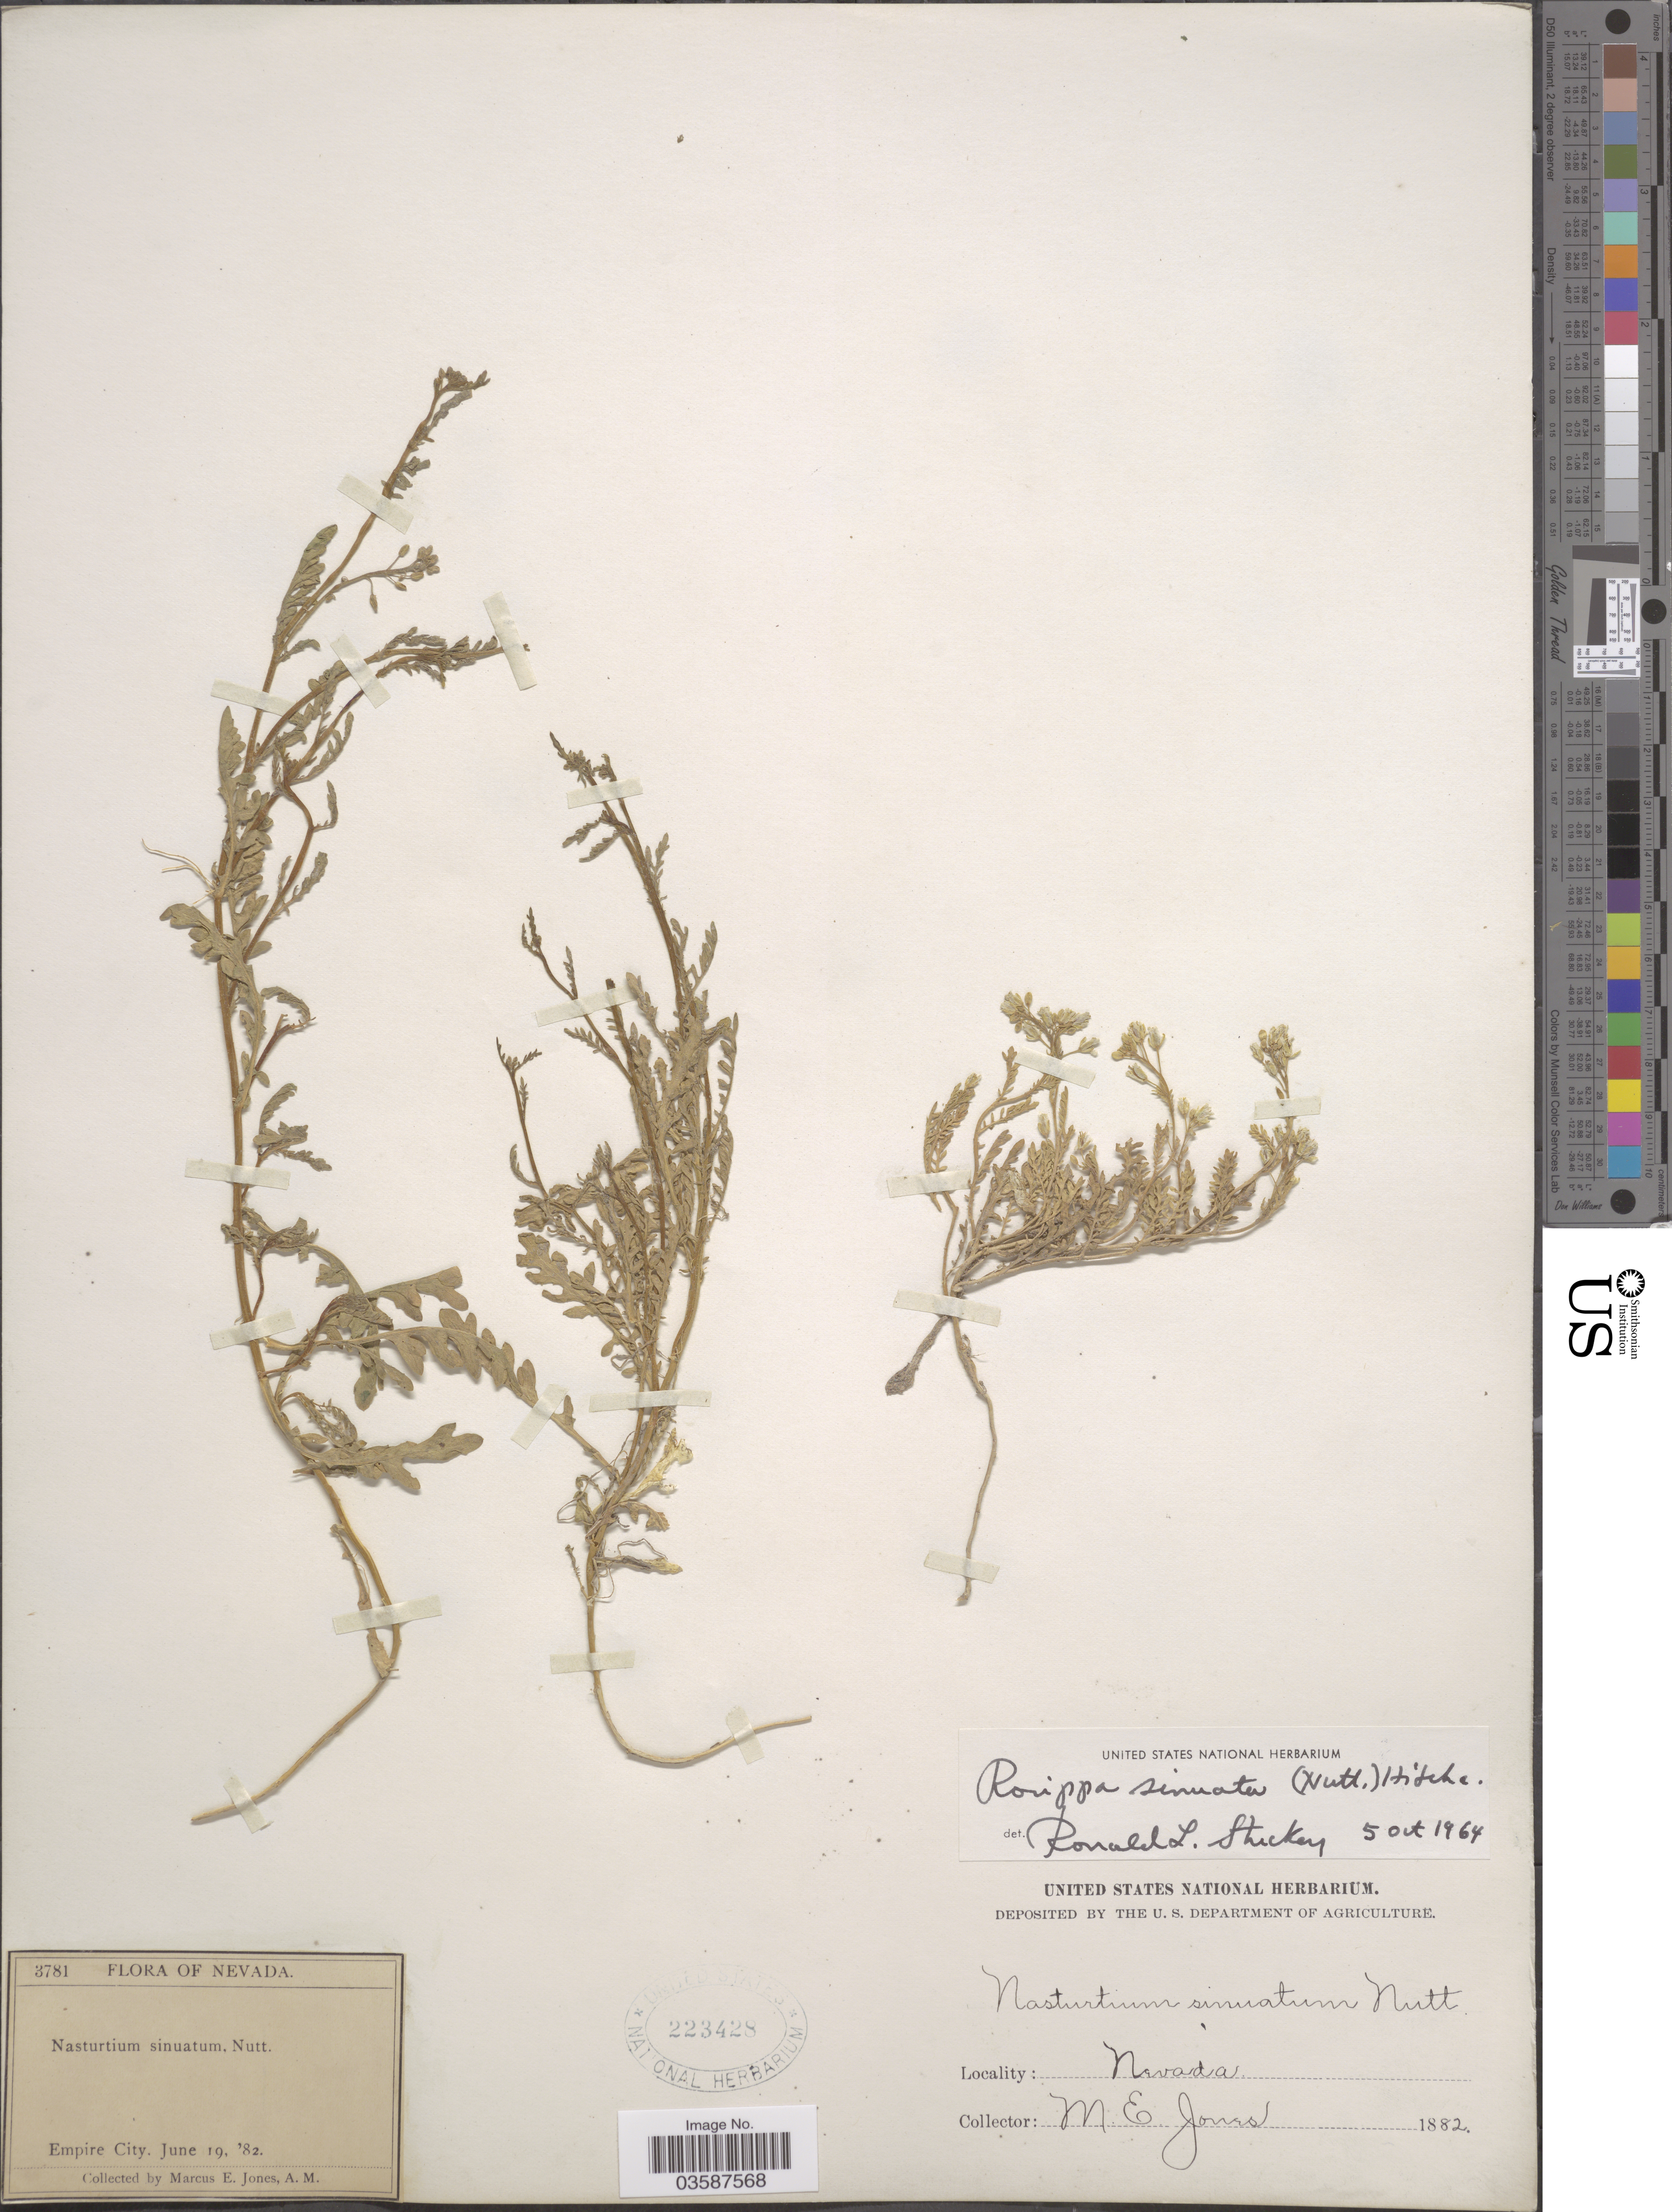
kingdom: Plantae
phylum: Tracheophyta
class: Magnoliopsida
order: Brassicales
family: Brassicaceae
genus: Rorippa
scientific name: Rorippa sinuata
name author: (Nutt.) Hitchc.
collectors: M. E. Jones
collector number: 3781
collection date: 1882-06-19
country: United States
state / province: Nevada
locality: Empire City.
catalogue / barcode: US 223428